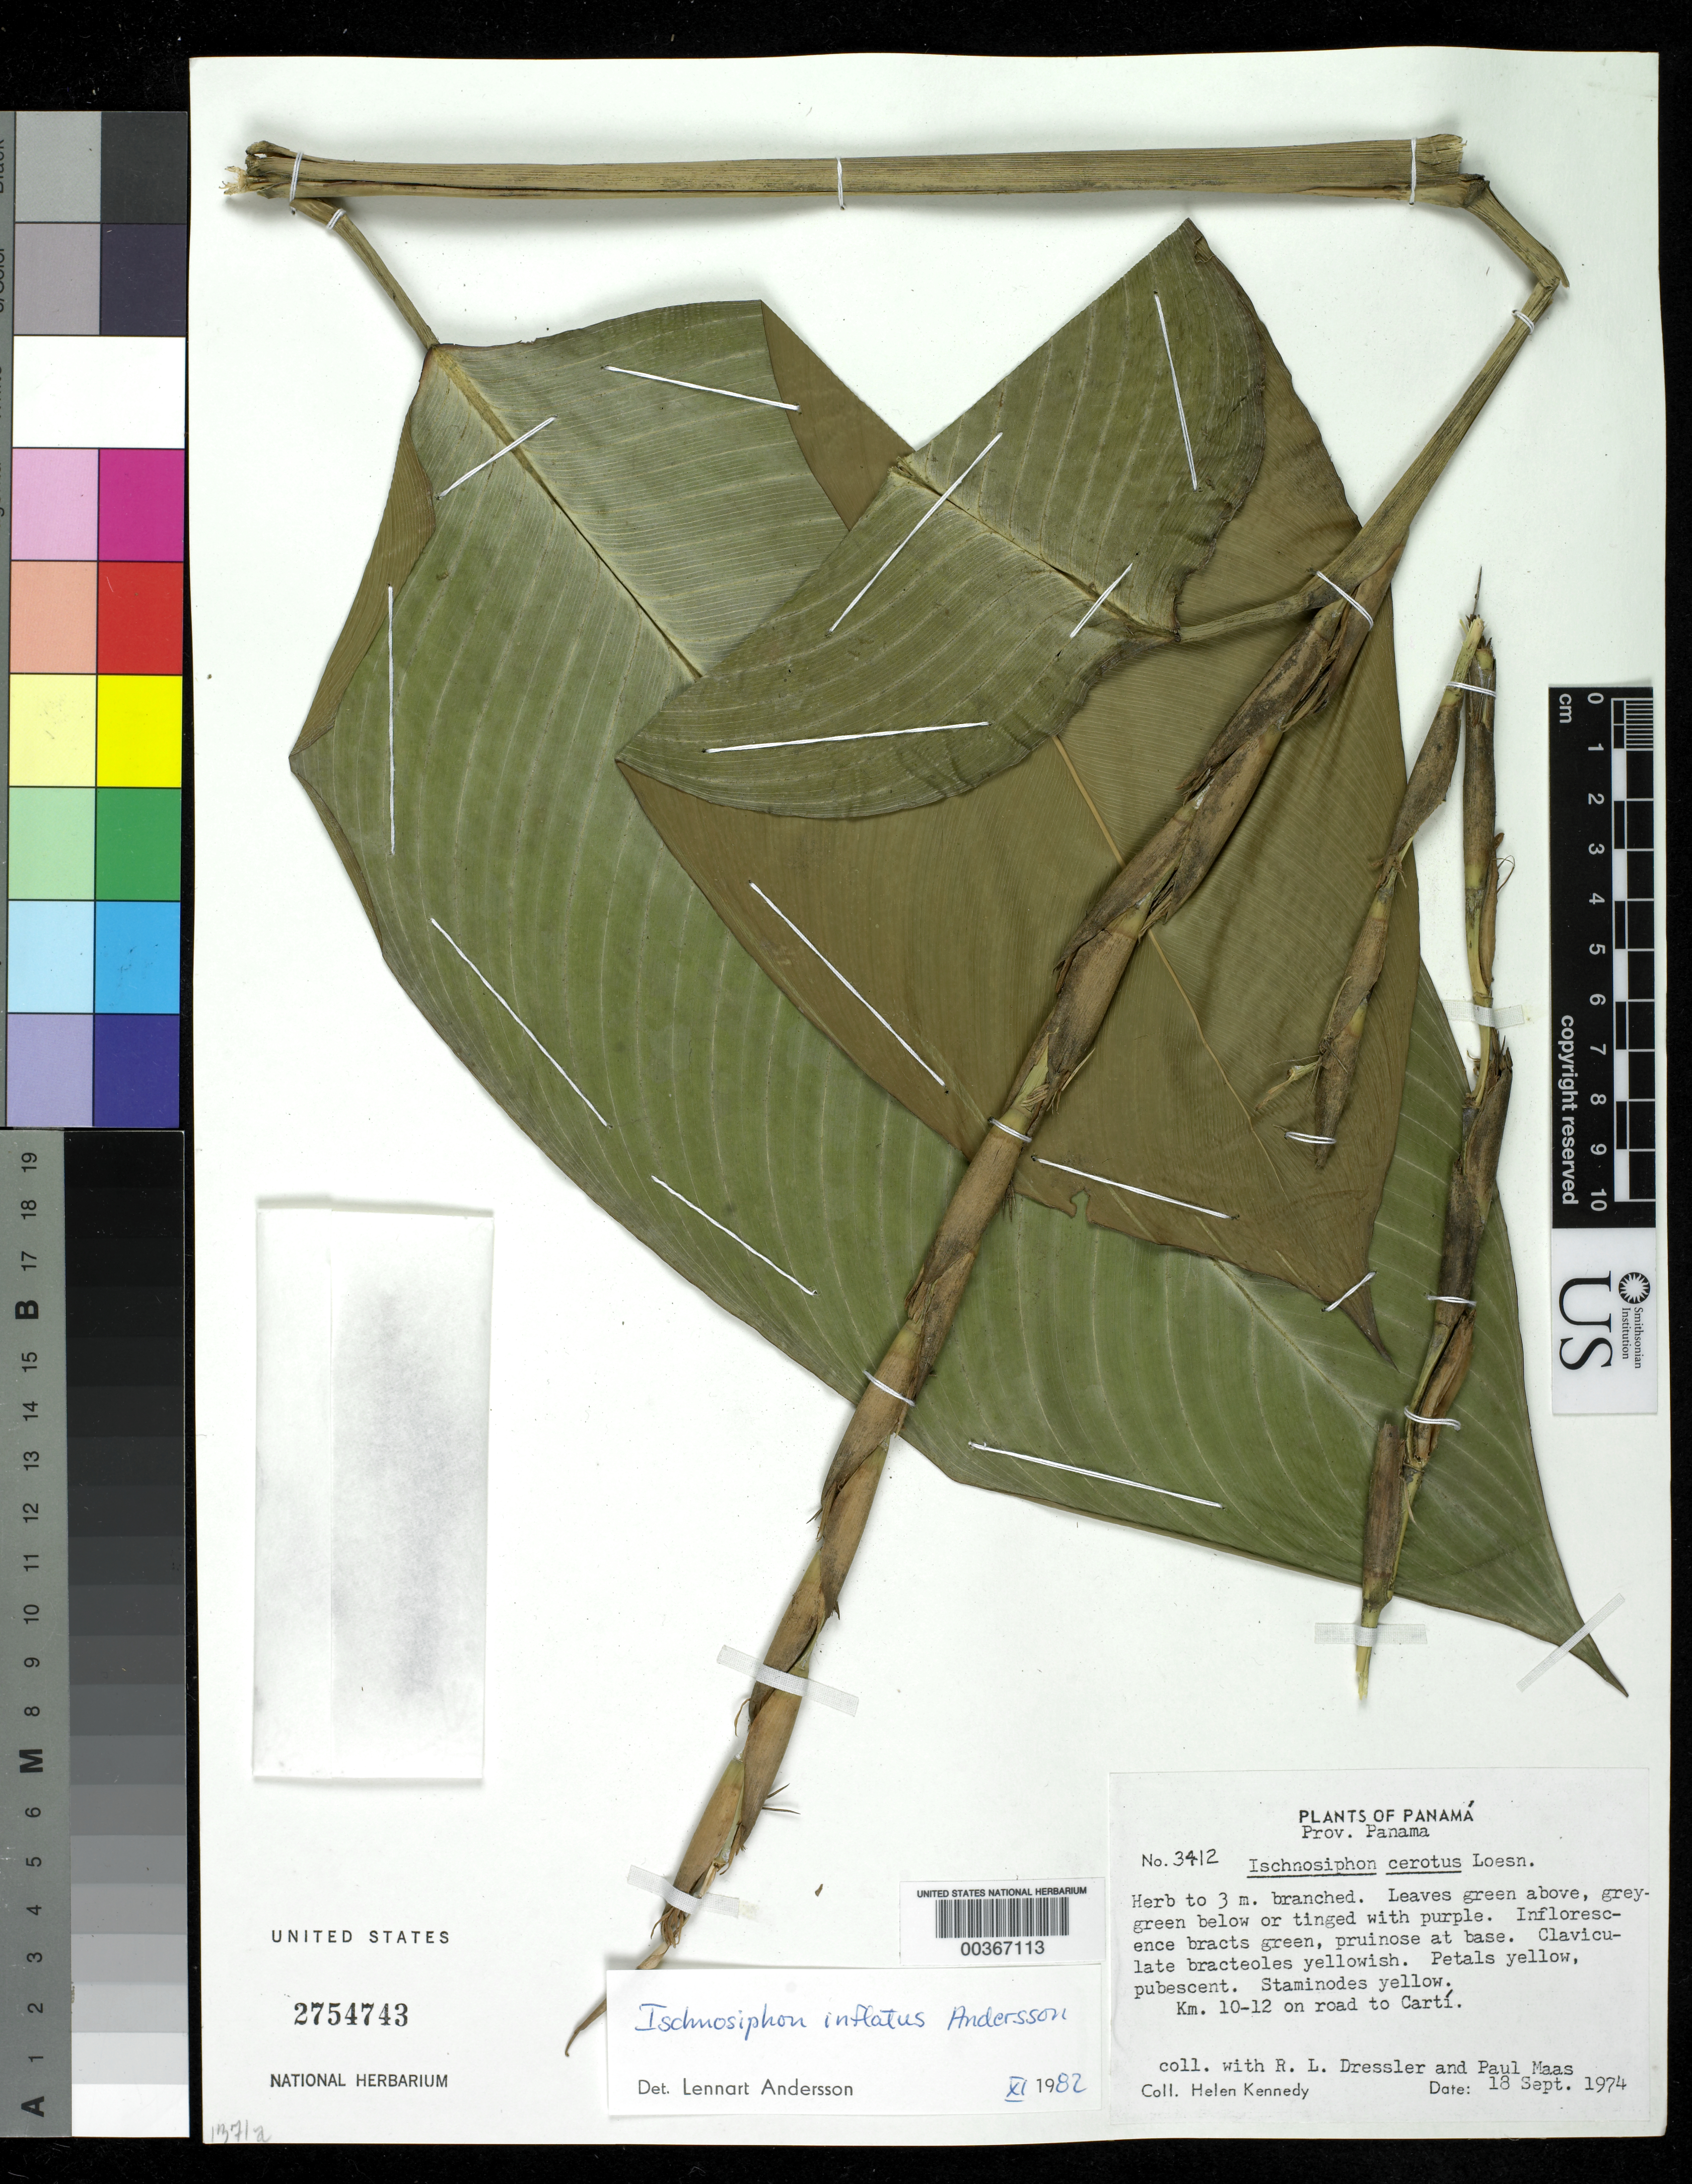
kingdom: Plantae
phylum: Tracheophyta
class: Liliopsida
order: Zingiberales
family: Marantaceae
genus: Ischnosiphon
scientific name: Ischnosiphon inflatus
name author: L. Andersson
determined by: Andersson, [Bengt] Lennart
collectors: H. Kennedy, R. Dressler & P. Maas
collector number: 3412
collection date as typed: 18 Sep 1974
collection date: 1974-09-18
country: Panama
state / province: Panamá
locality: Km. 10-12 on road to Carti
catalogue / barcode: US 2754743